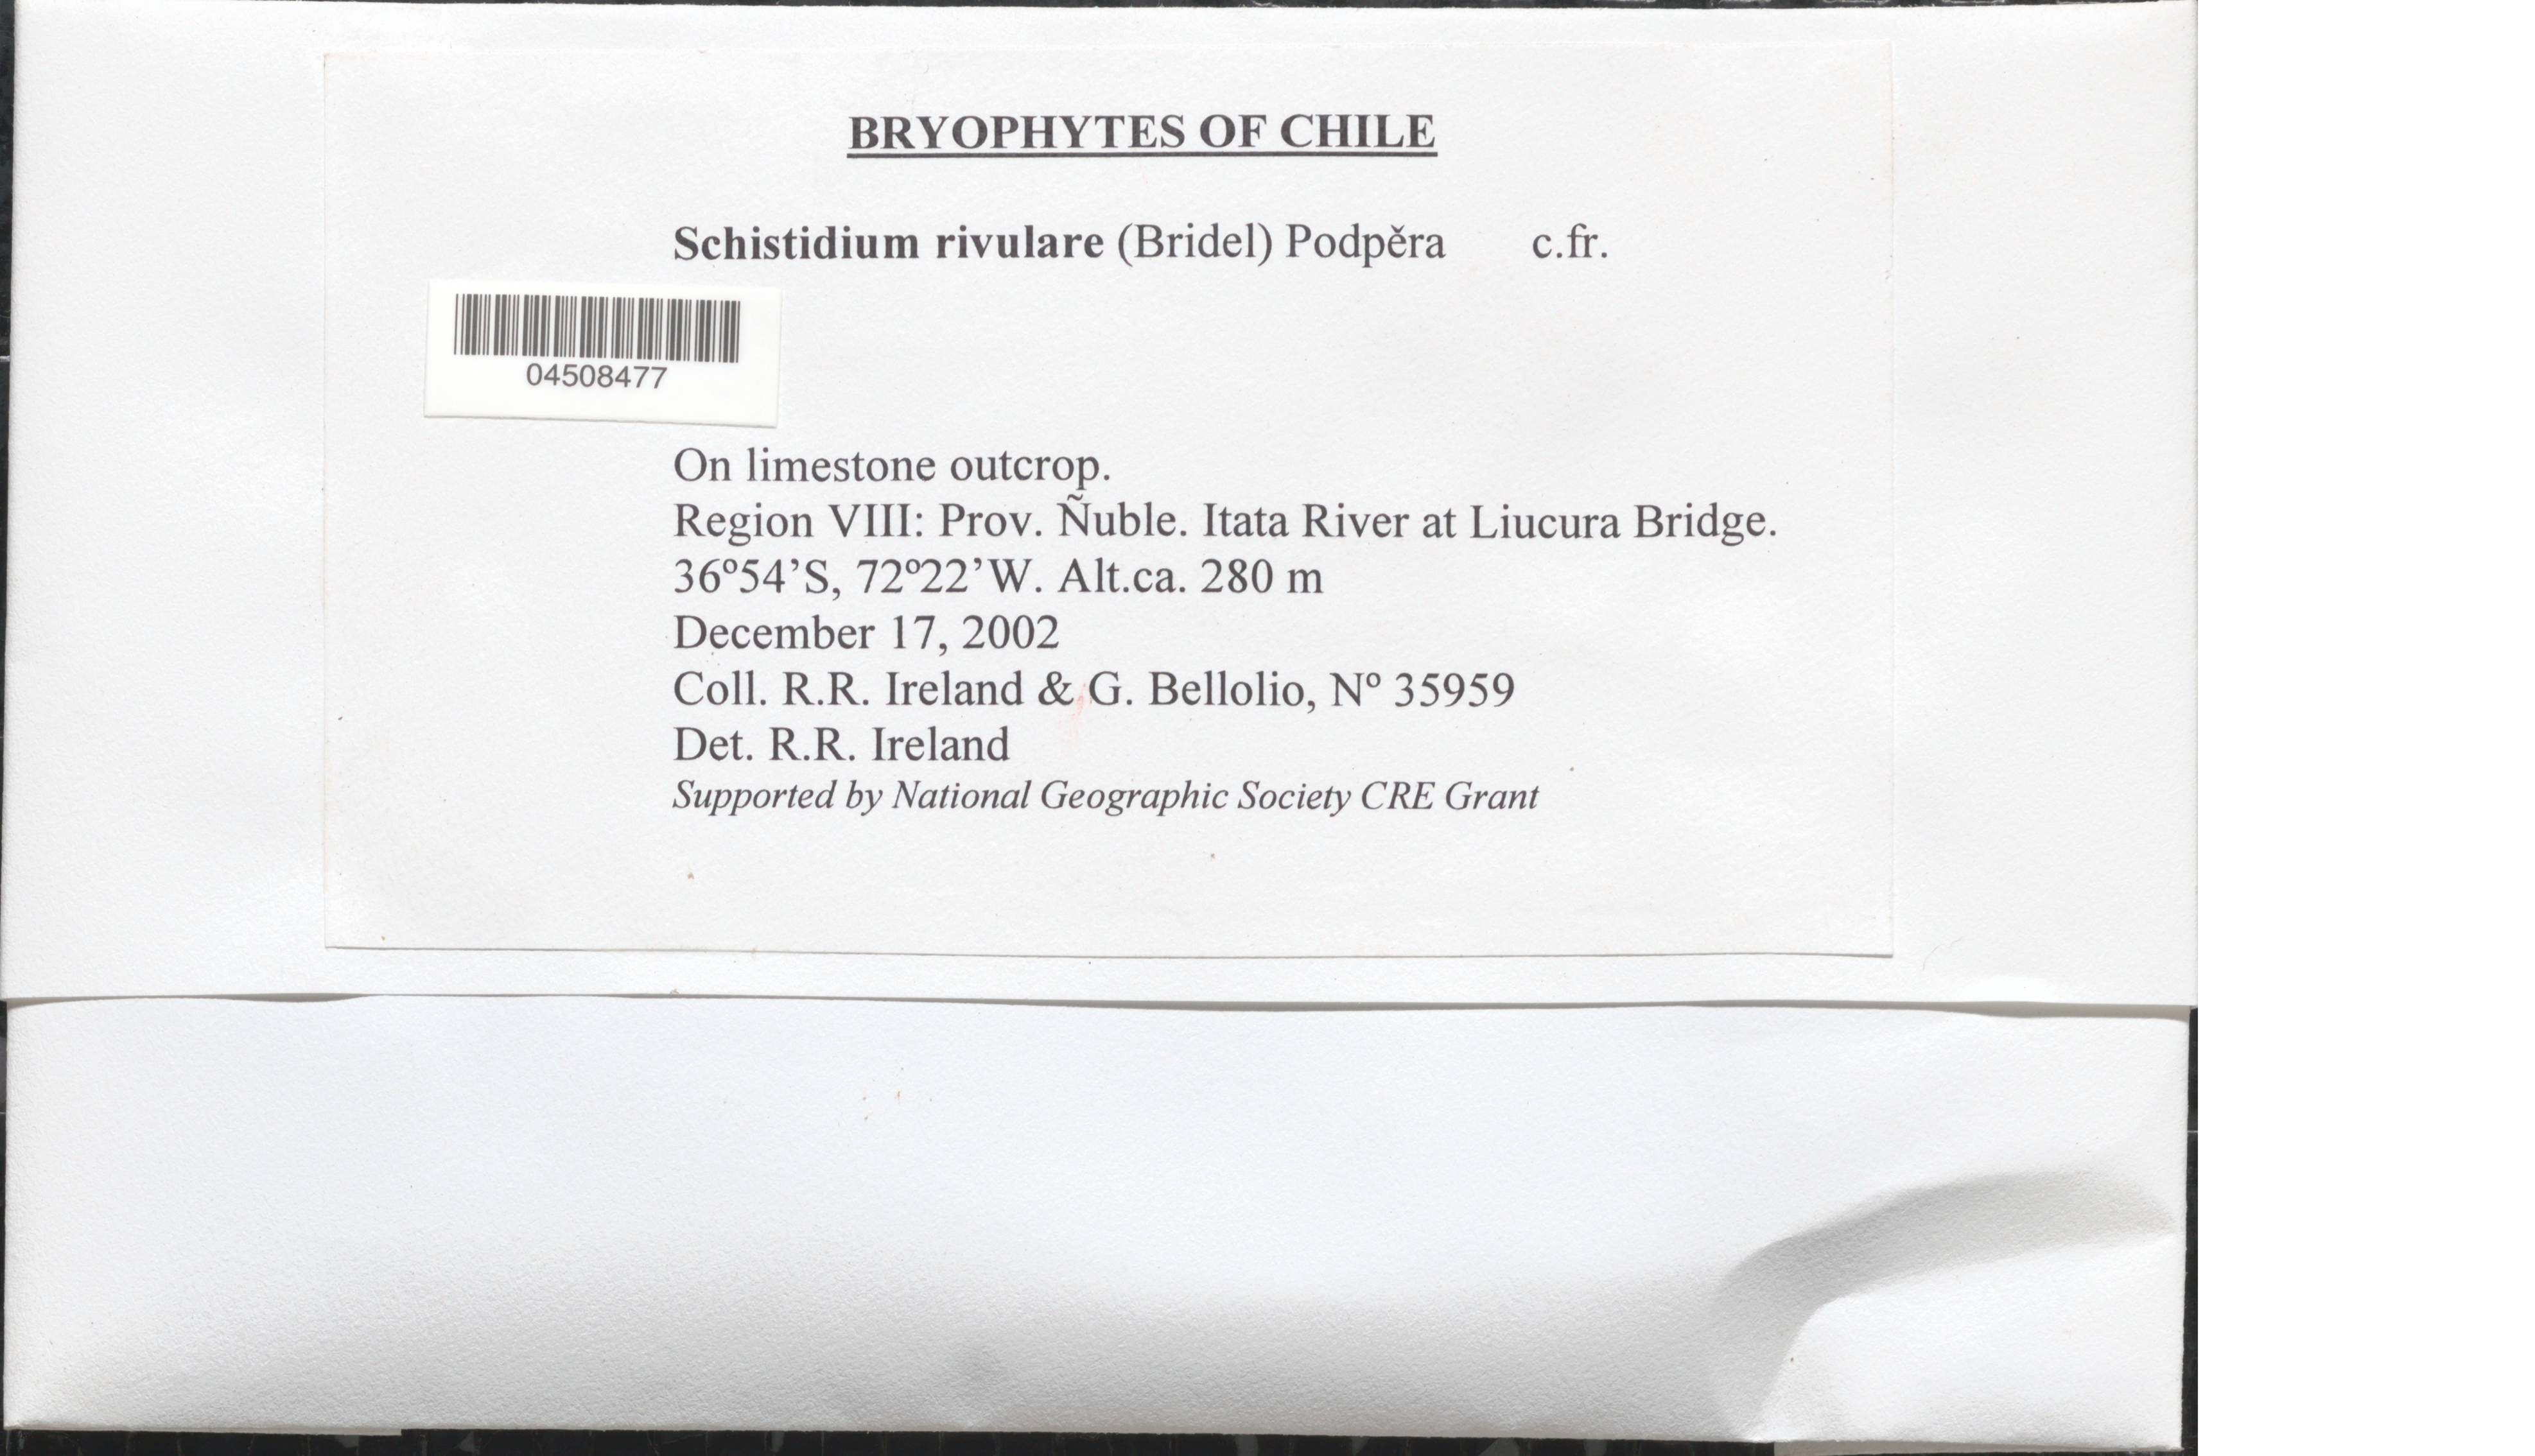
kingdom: Plantae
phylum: Bryophyta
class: Bryopsida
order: Grimmiales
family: Grimmiaceae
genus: Grimmia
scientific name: Grimmia rivularis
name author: Brid.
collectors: R. Ireland & G. Bellolio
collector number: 35959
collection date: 2002-12-17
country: Chile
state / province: Bio-Bío (VIII)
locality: Region VIII: Prov. Ñuble. Itata River at Liucura Bridge.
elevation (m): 280